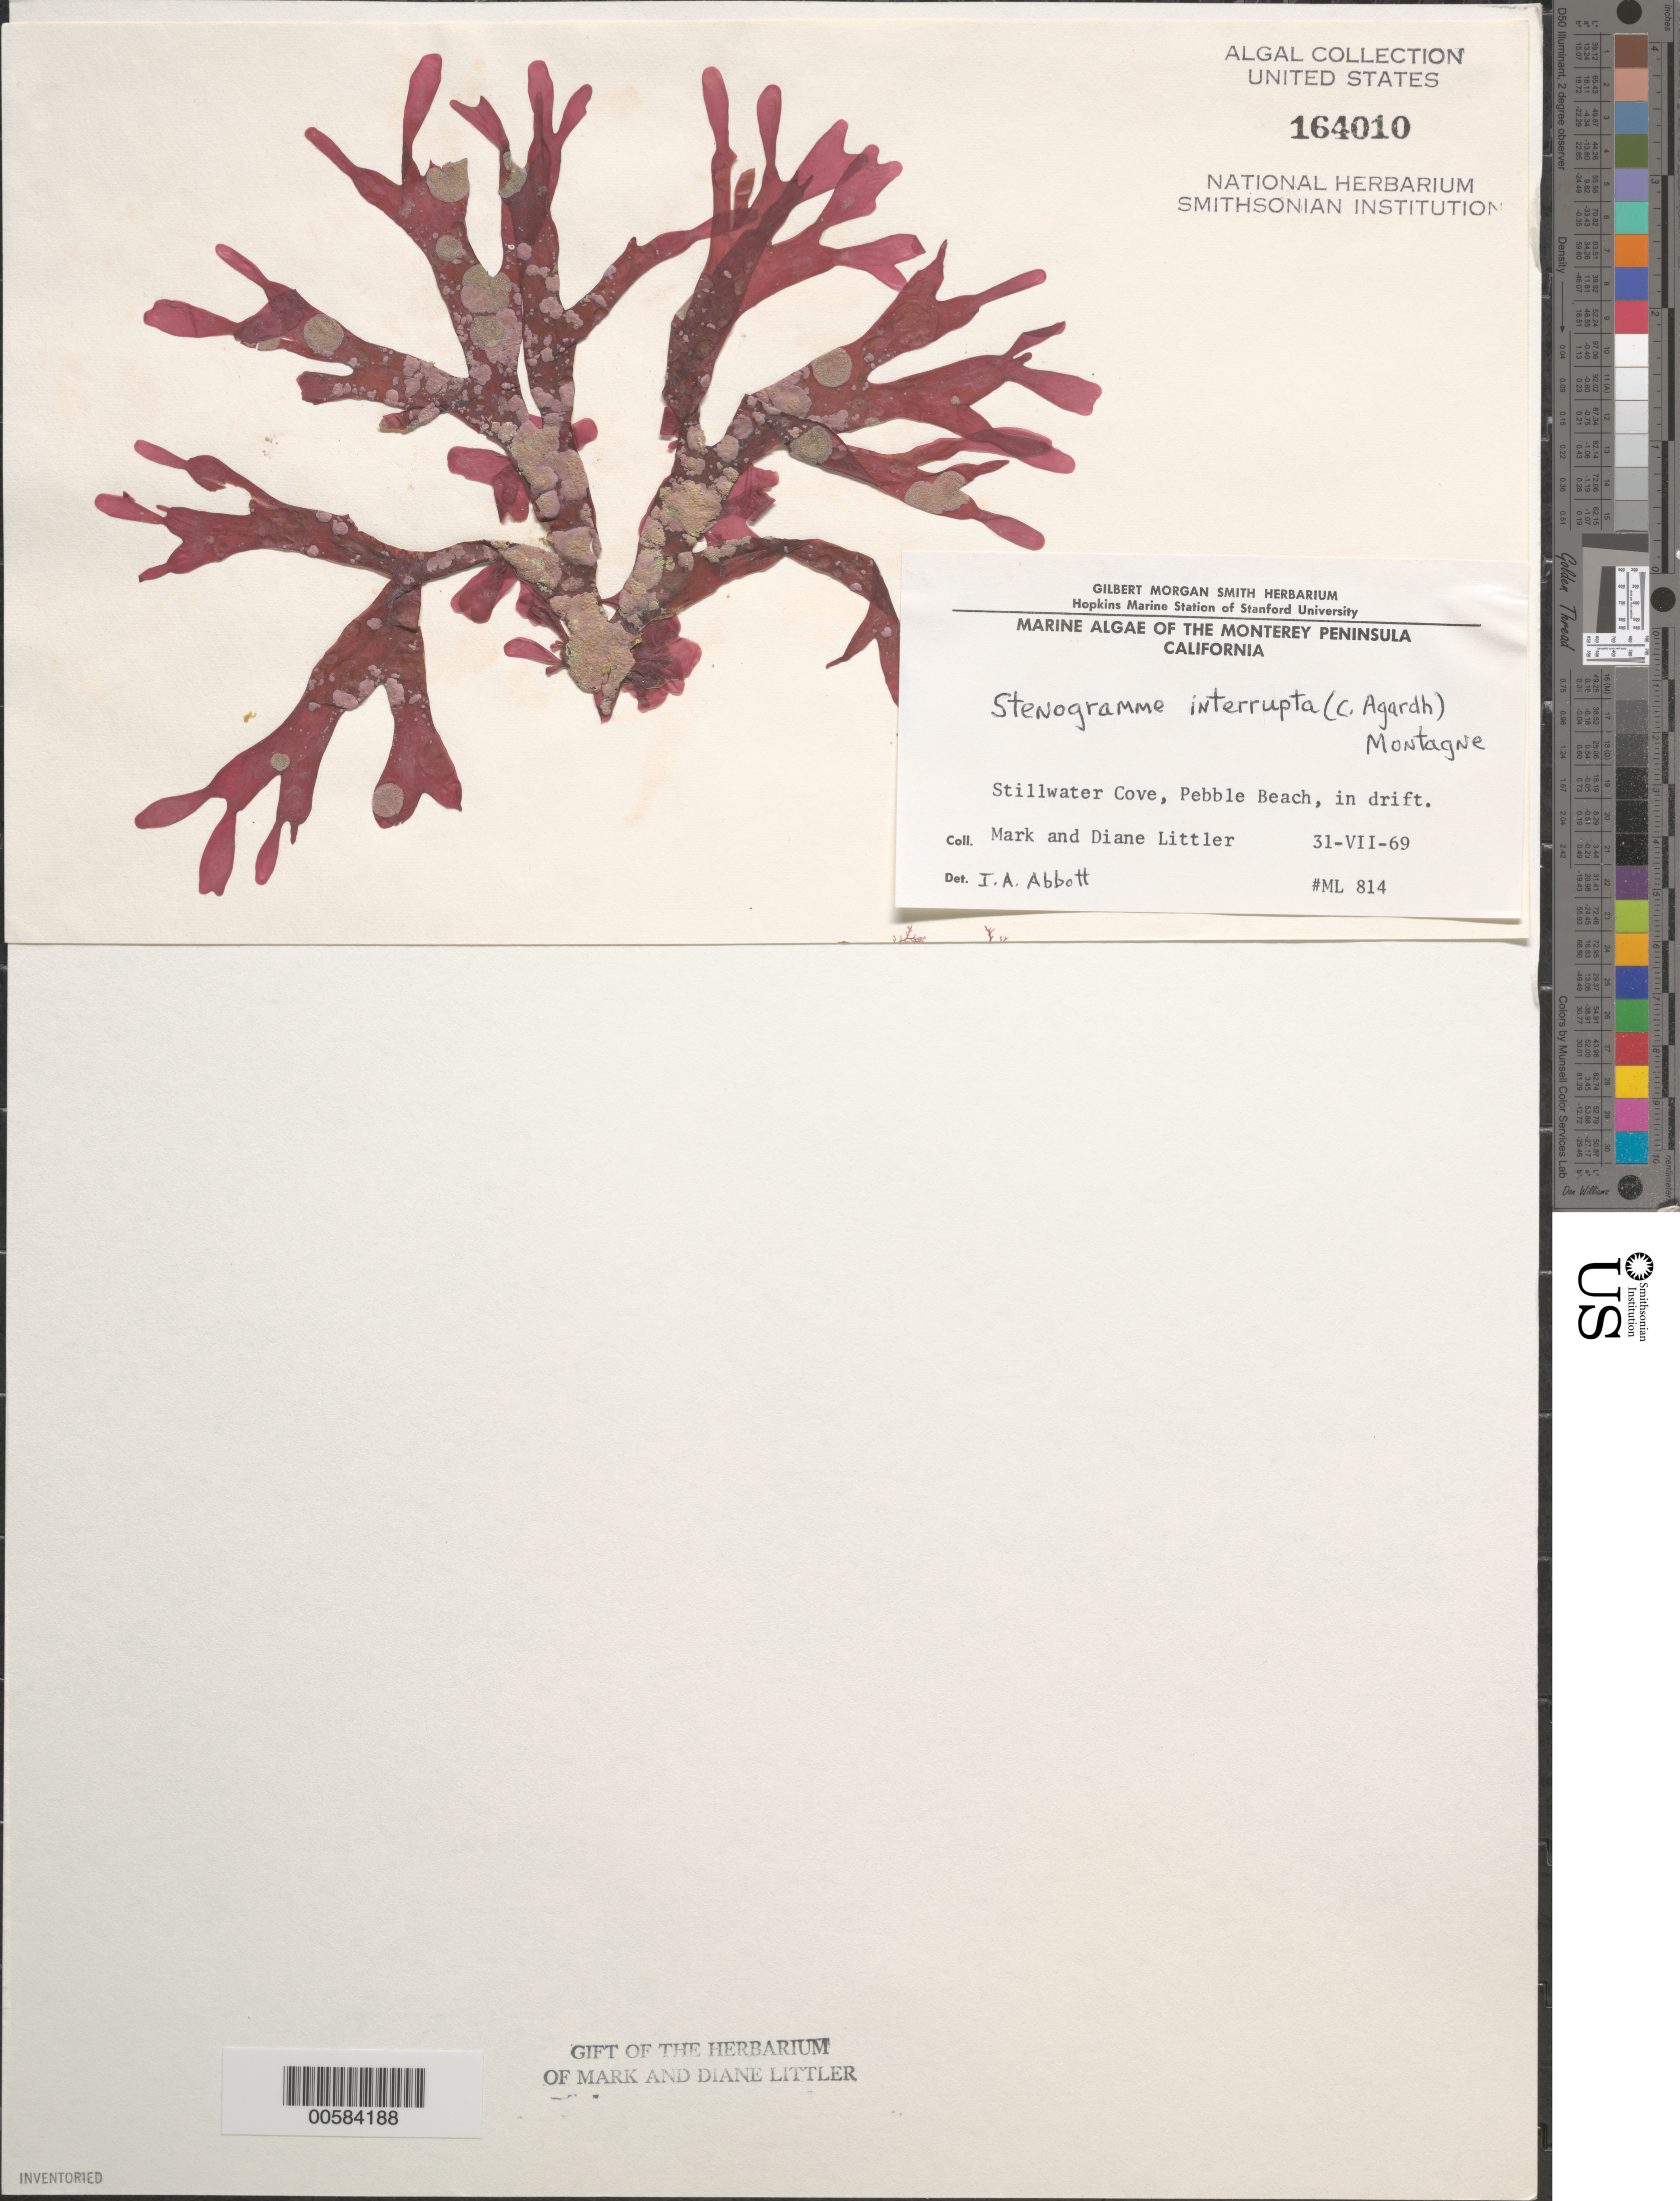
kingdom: Plantae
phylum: Rhodophyta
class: Florideophyceae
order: Gigartinales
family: Phyllophoraceae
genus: Stenogramma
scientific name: Stenogramma interruptum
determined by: Abbott, Isabella A.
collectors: M. M. Littler & D. S. Littler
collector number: ML 814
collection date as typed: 31 Jul 1969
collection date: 1969-07-31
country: United States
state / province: California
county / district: Monterey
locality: Stillwater Cove, Pebble Beach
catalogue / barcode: US 164010